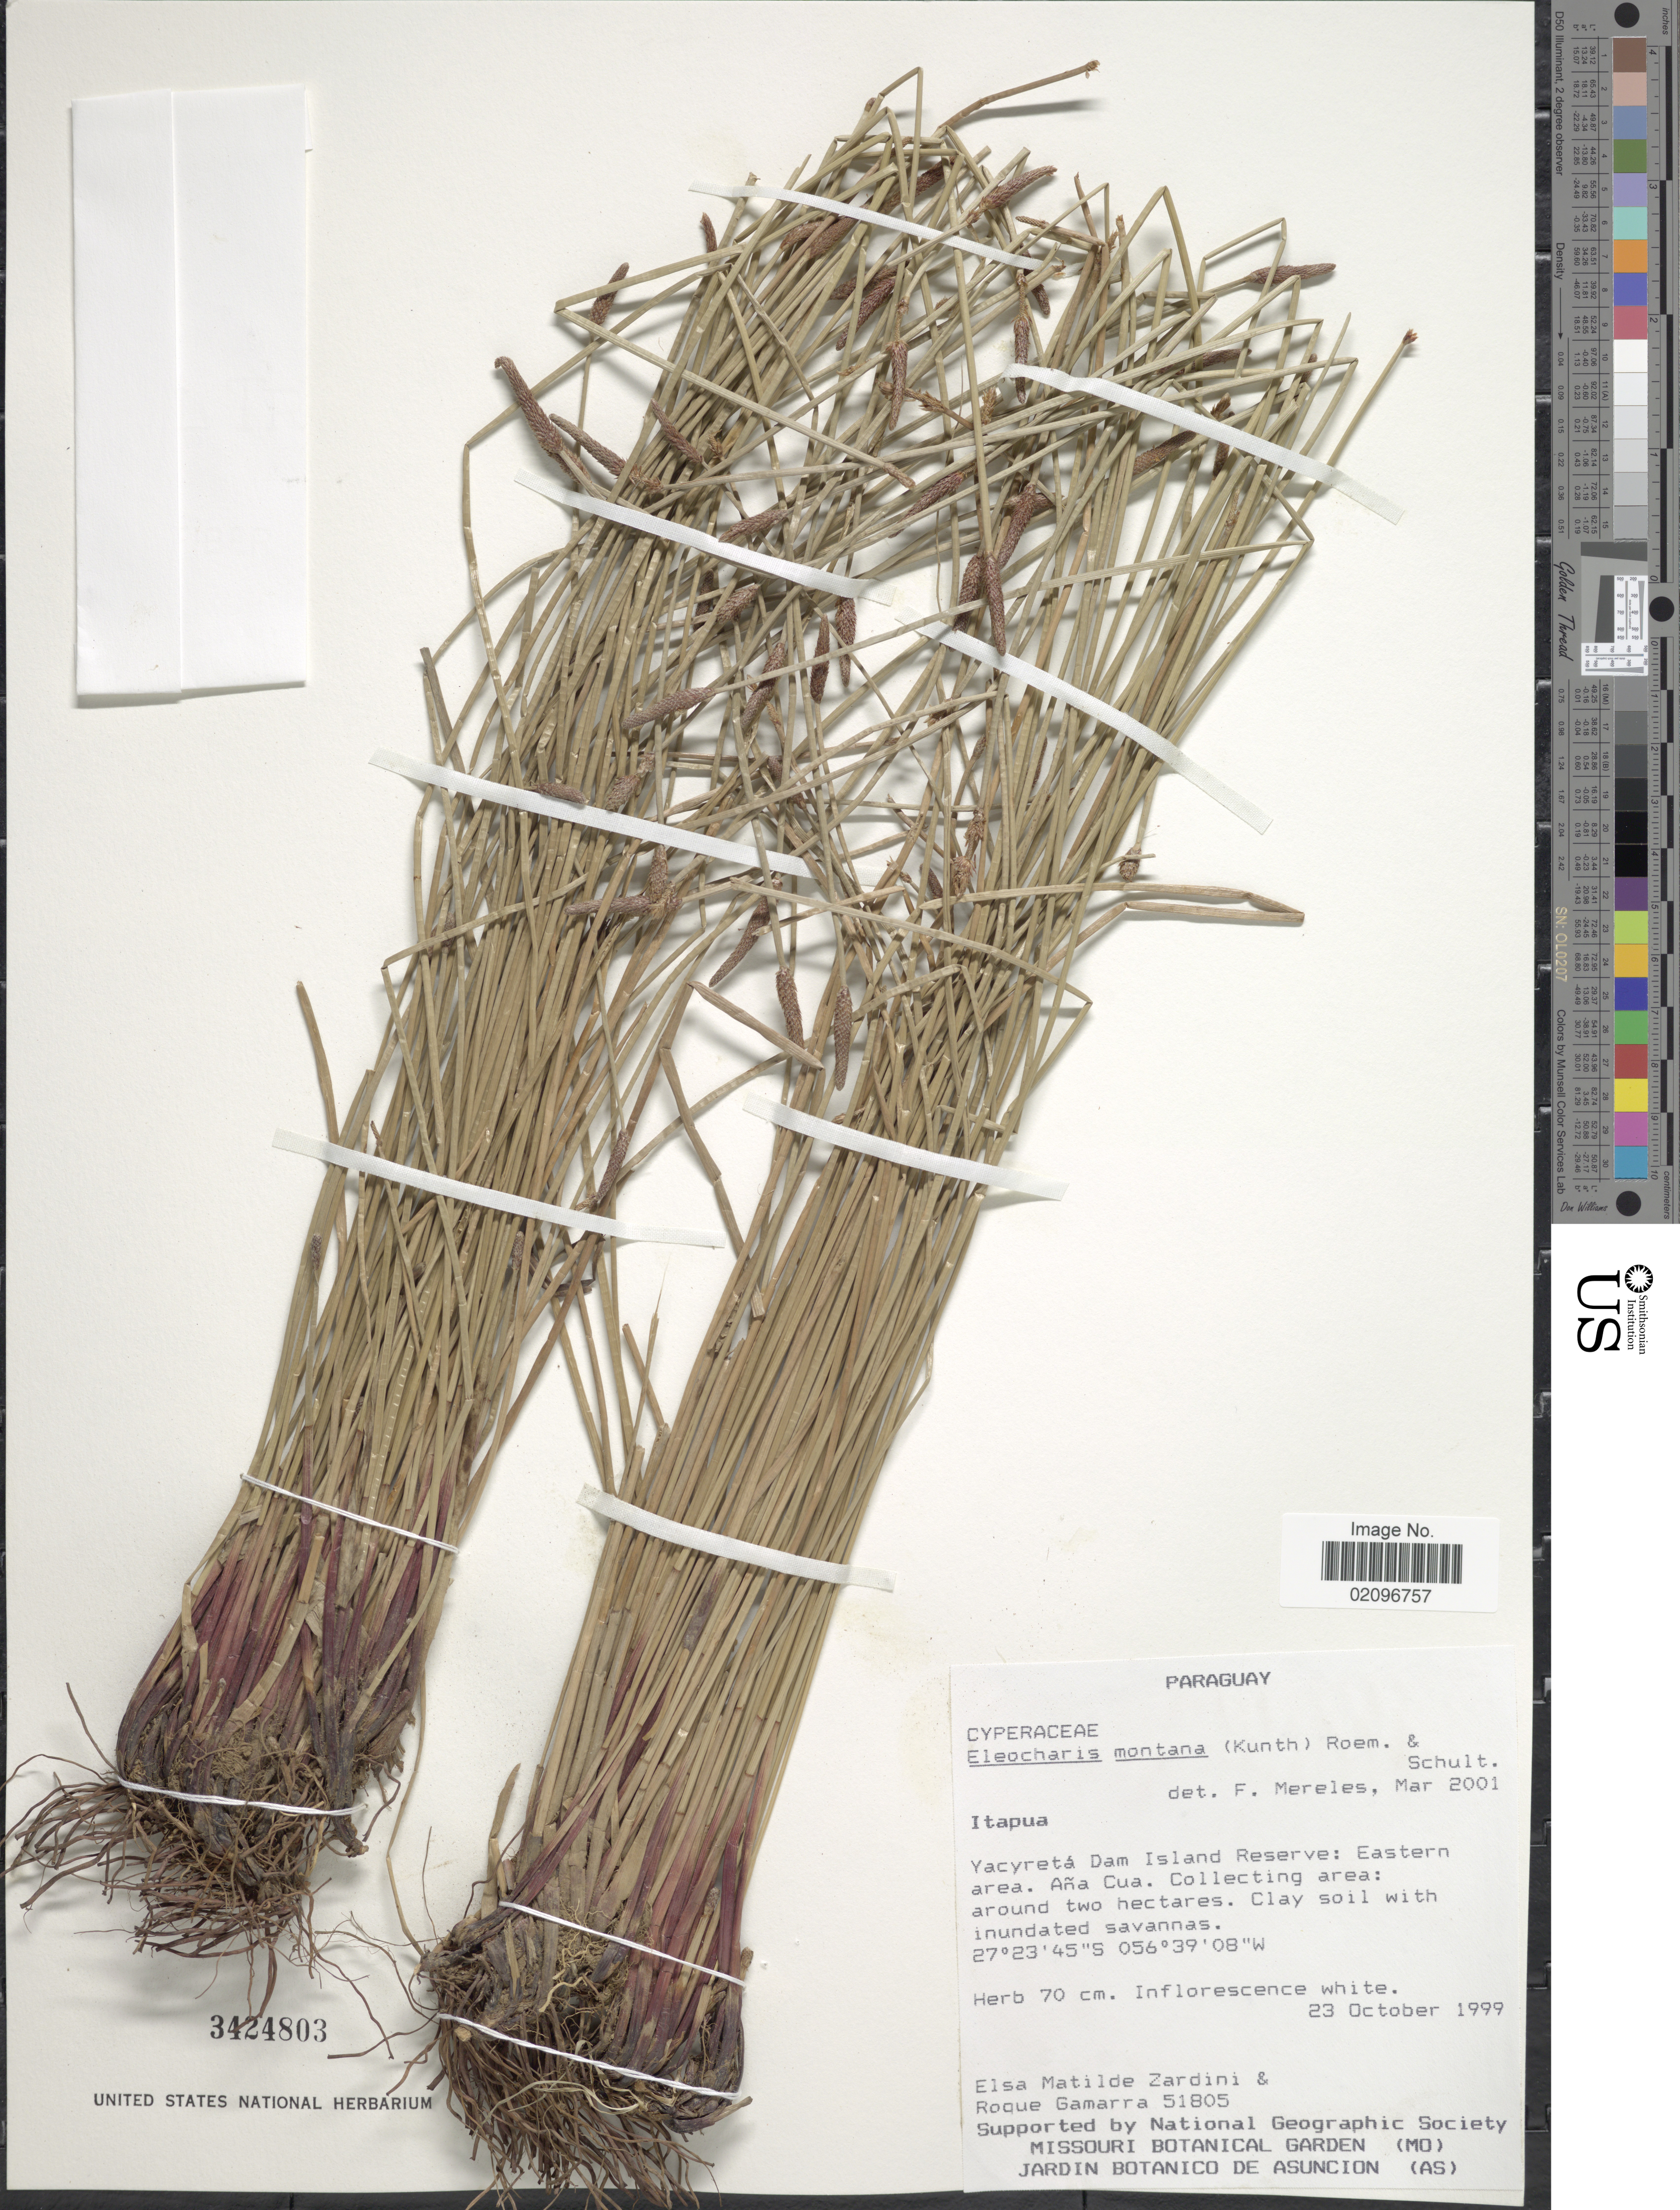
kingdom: Plantae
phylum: Tracheophyta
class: Liliopsida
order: Poales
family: Cyperaceae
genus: Eleocharis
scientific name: Eleocharis montana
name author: (Kunth) Roem. & Schult.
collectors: E. M. Zardini & R. Gamarra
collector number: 51805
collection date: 1999-10-23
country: Paraguay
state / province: Itapua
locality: Itapua, Yacyreta Dam Island Reserve: Eastern area, Ana Cua.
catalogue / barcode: US 3424803